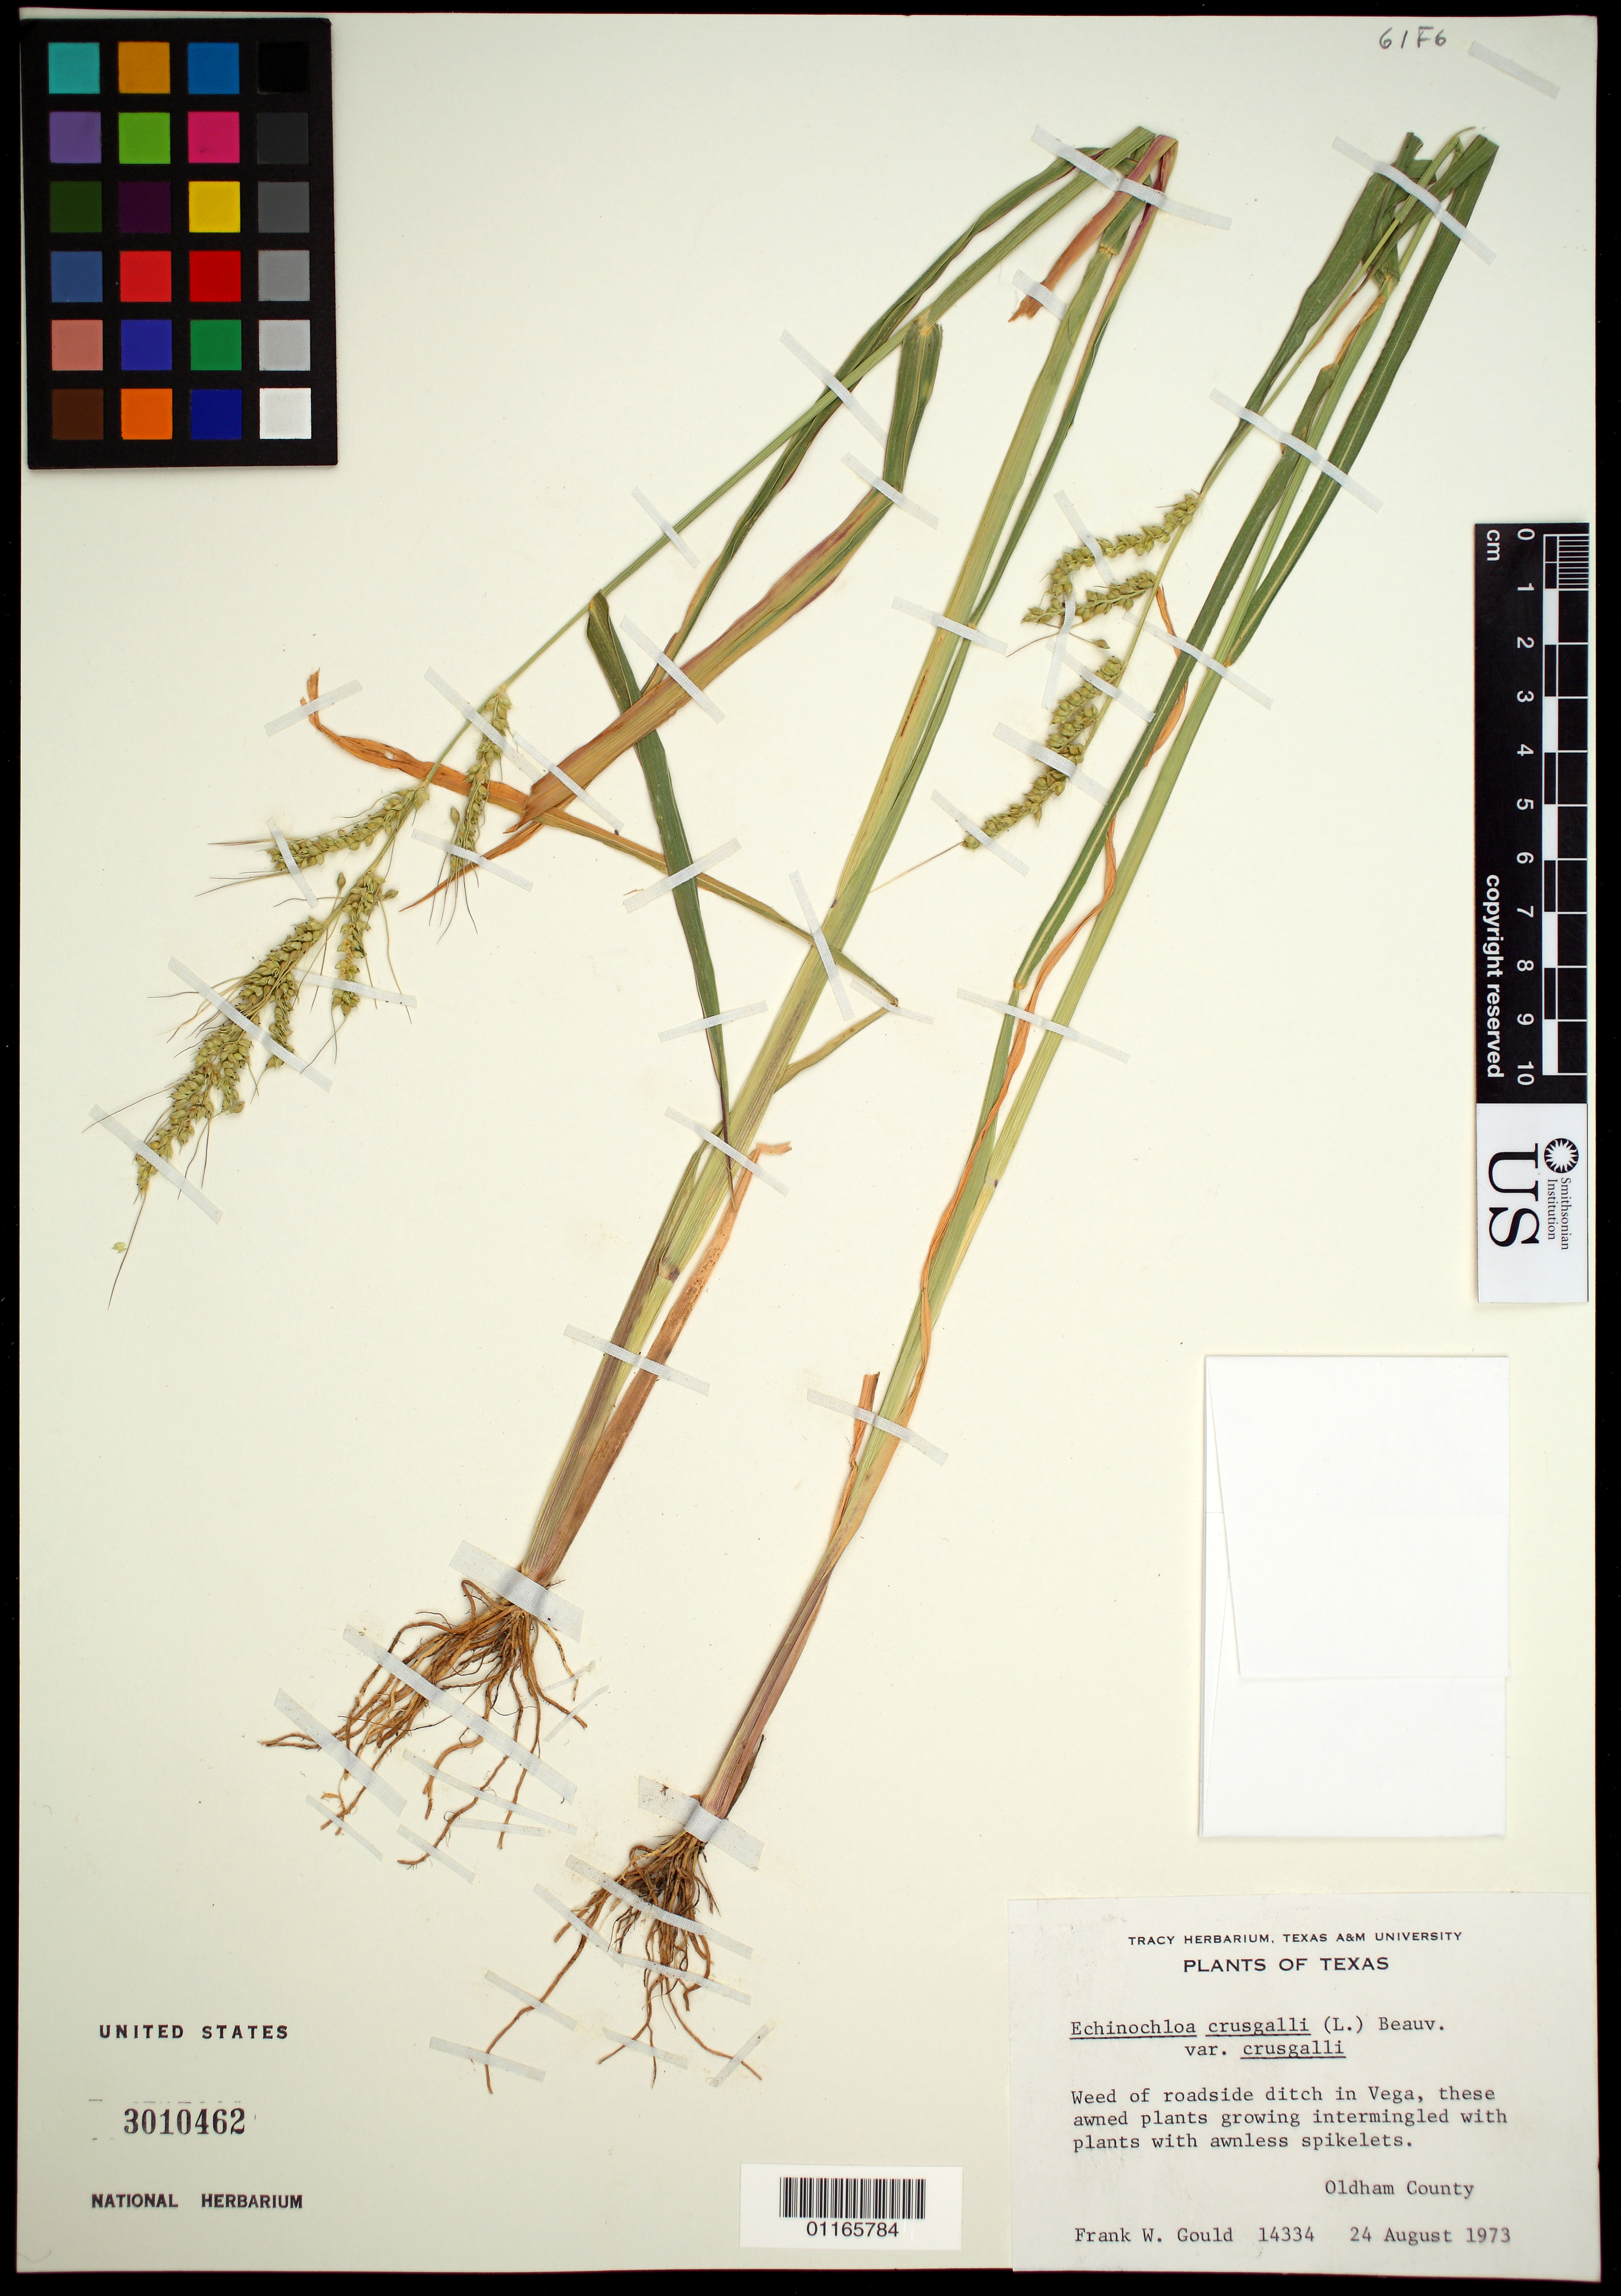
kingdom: Plantae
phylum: Tracheophyta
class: Liliopsida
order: Poales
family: Poaceae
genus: Echinochloa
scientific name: Echinochloa crus-galli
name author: (L.) P. Beauv.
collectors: F. W. Gould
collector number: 14334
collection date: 1973-08-24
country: United States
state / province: Texas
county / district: Oldham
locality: Roadside ditch in Vega.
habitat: Growing intermingled with plants with awnless spikelets.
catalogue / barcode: US 3010462